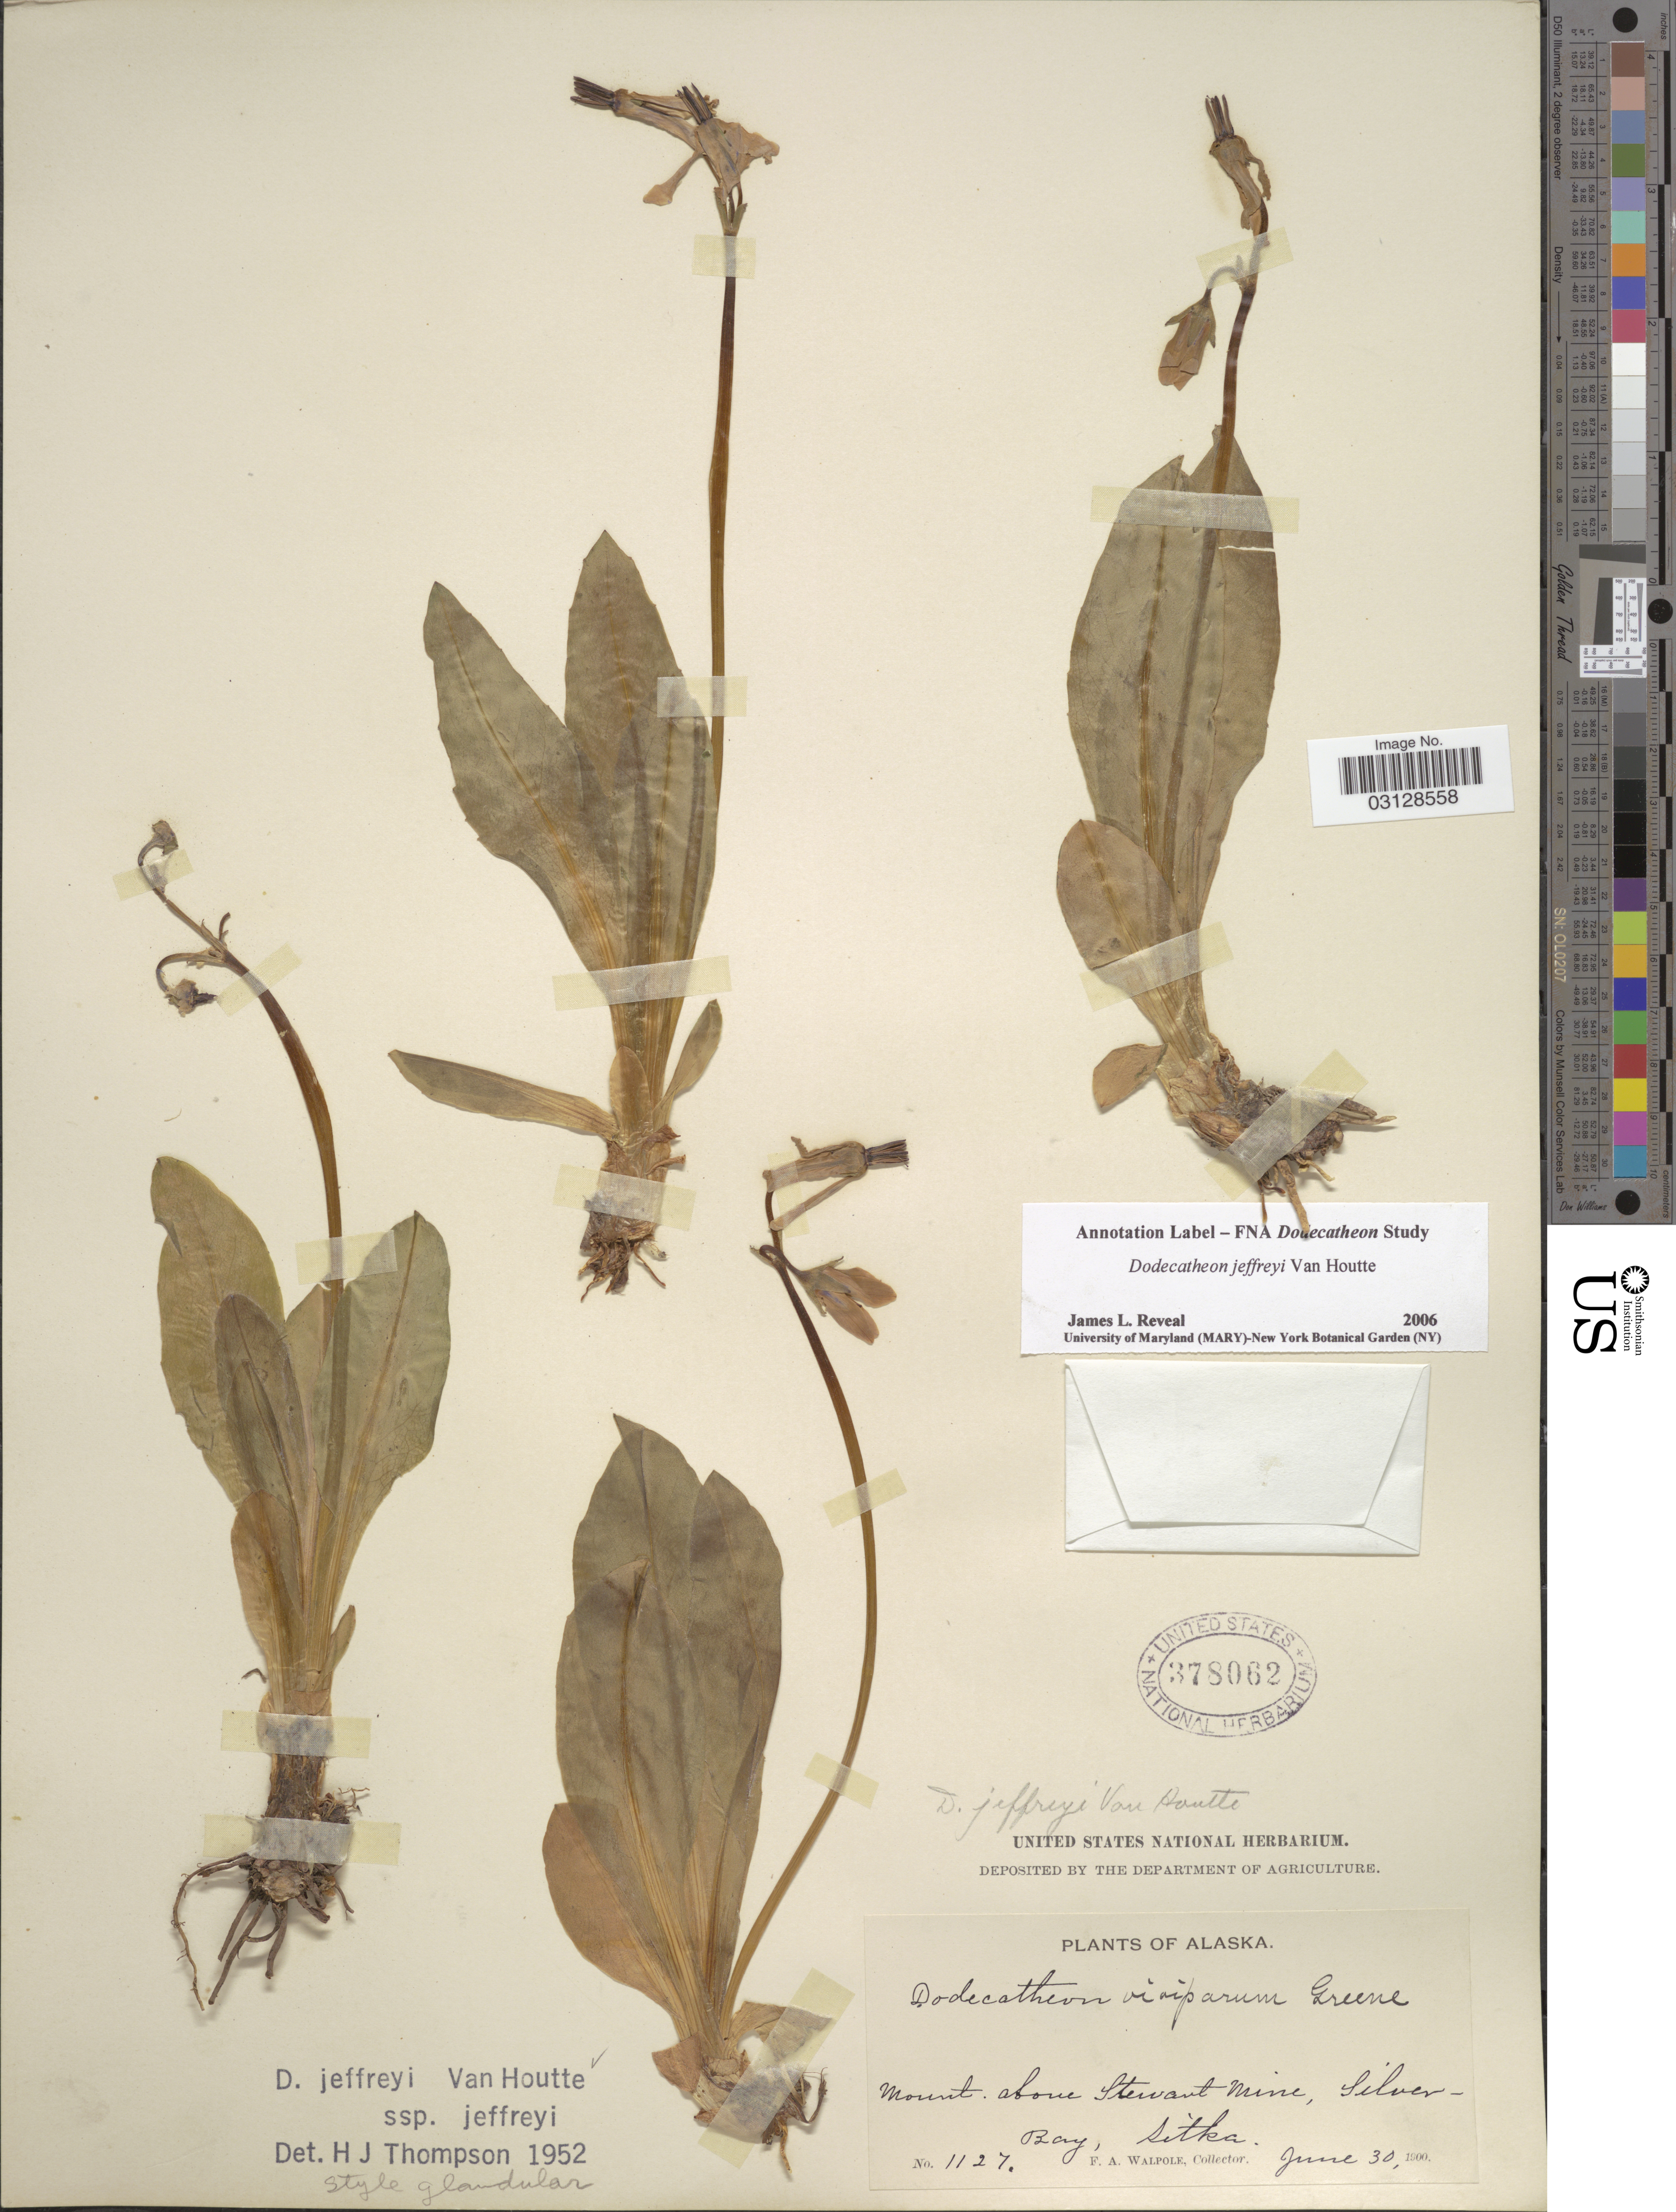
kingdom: Plantae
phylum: Tracheophyta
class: Magnoliopsida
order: Ericales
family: Primulaceae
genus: Dodecatheon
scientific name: Dodecatheon jeffreyi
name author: Van Houtte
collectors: F. Walpole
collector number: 1127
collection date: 1900-06-30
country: United States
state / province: Alaska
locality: Mount. above Stewart Mine, Silver-Bay, Sitka.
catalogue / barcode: US 378062